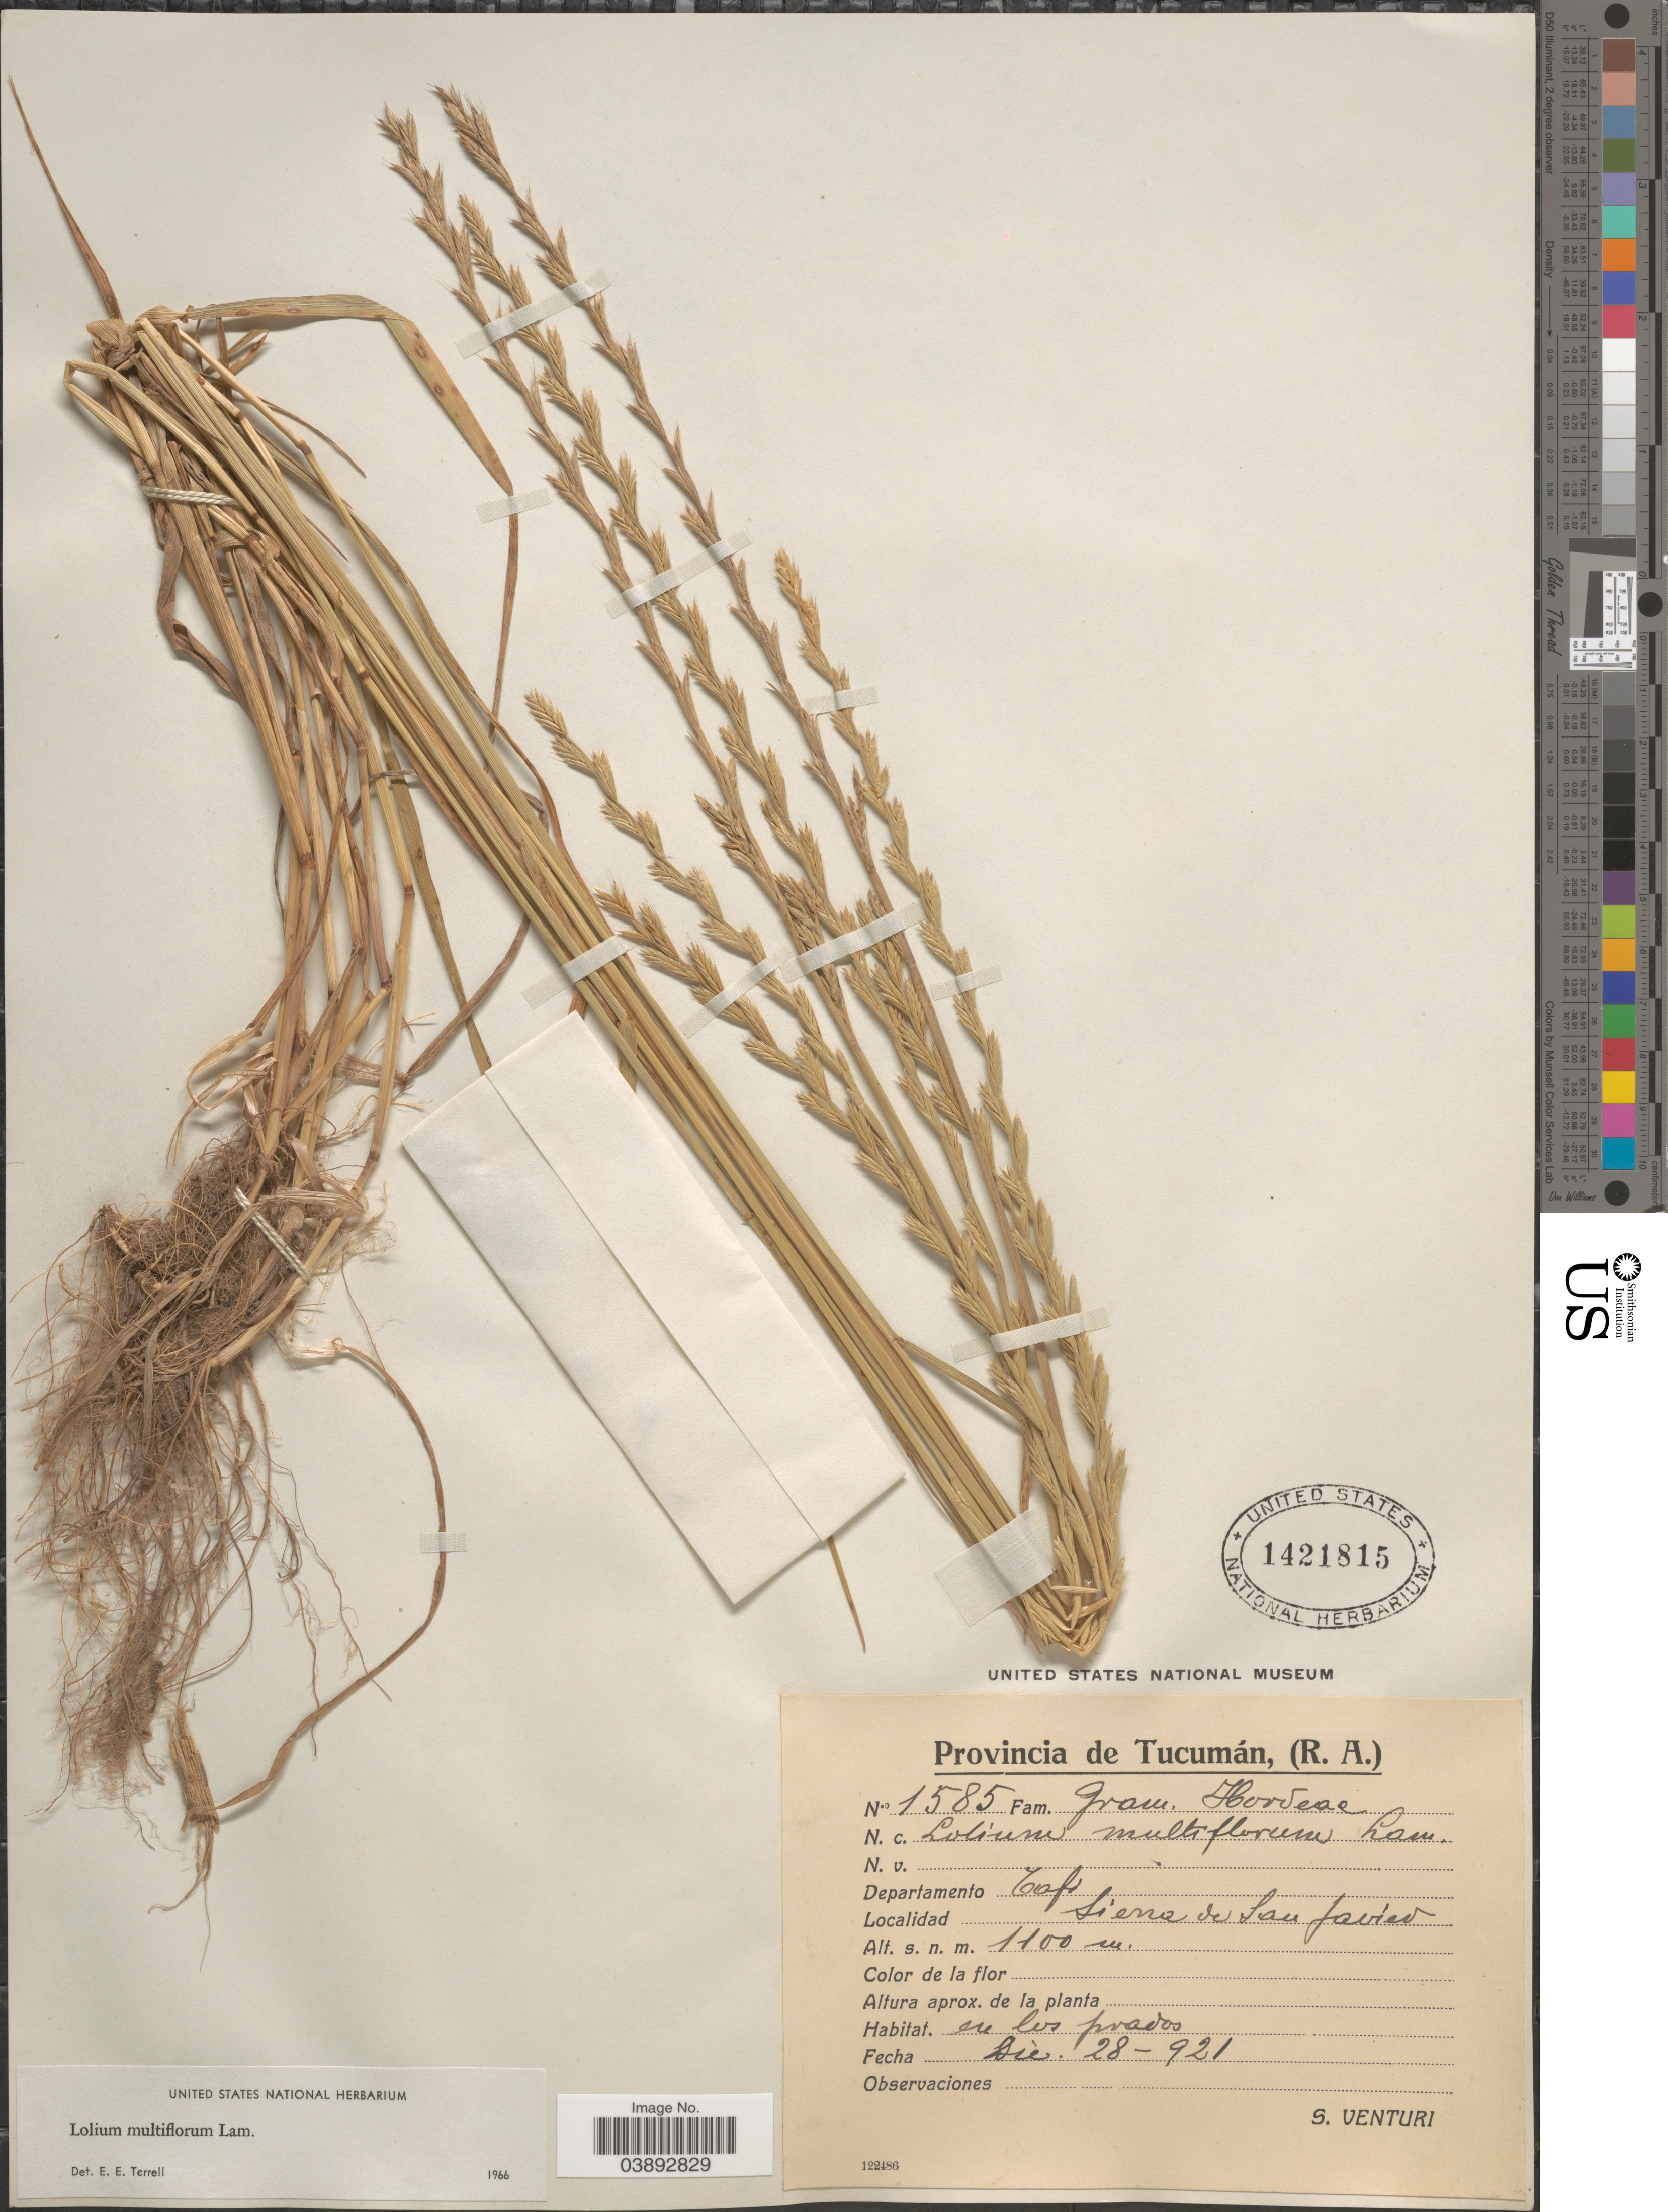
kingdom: Plantae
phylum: Tracheophyta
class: Liliopsida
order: Poales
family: Poaceae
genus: Lolium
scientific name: Lolium multiflorum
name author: Lam.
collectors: S. Venturi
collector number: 1585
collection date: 1921-12-28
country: Argentina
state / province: Tucuman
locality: Departamento Tafi. Sierra de San Javier.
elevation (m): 1100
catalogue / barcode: US 1421815